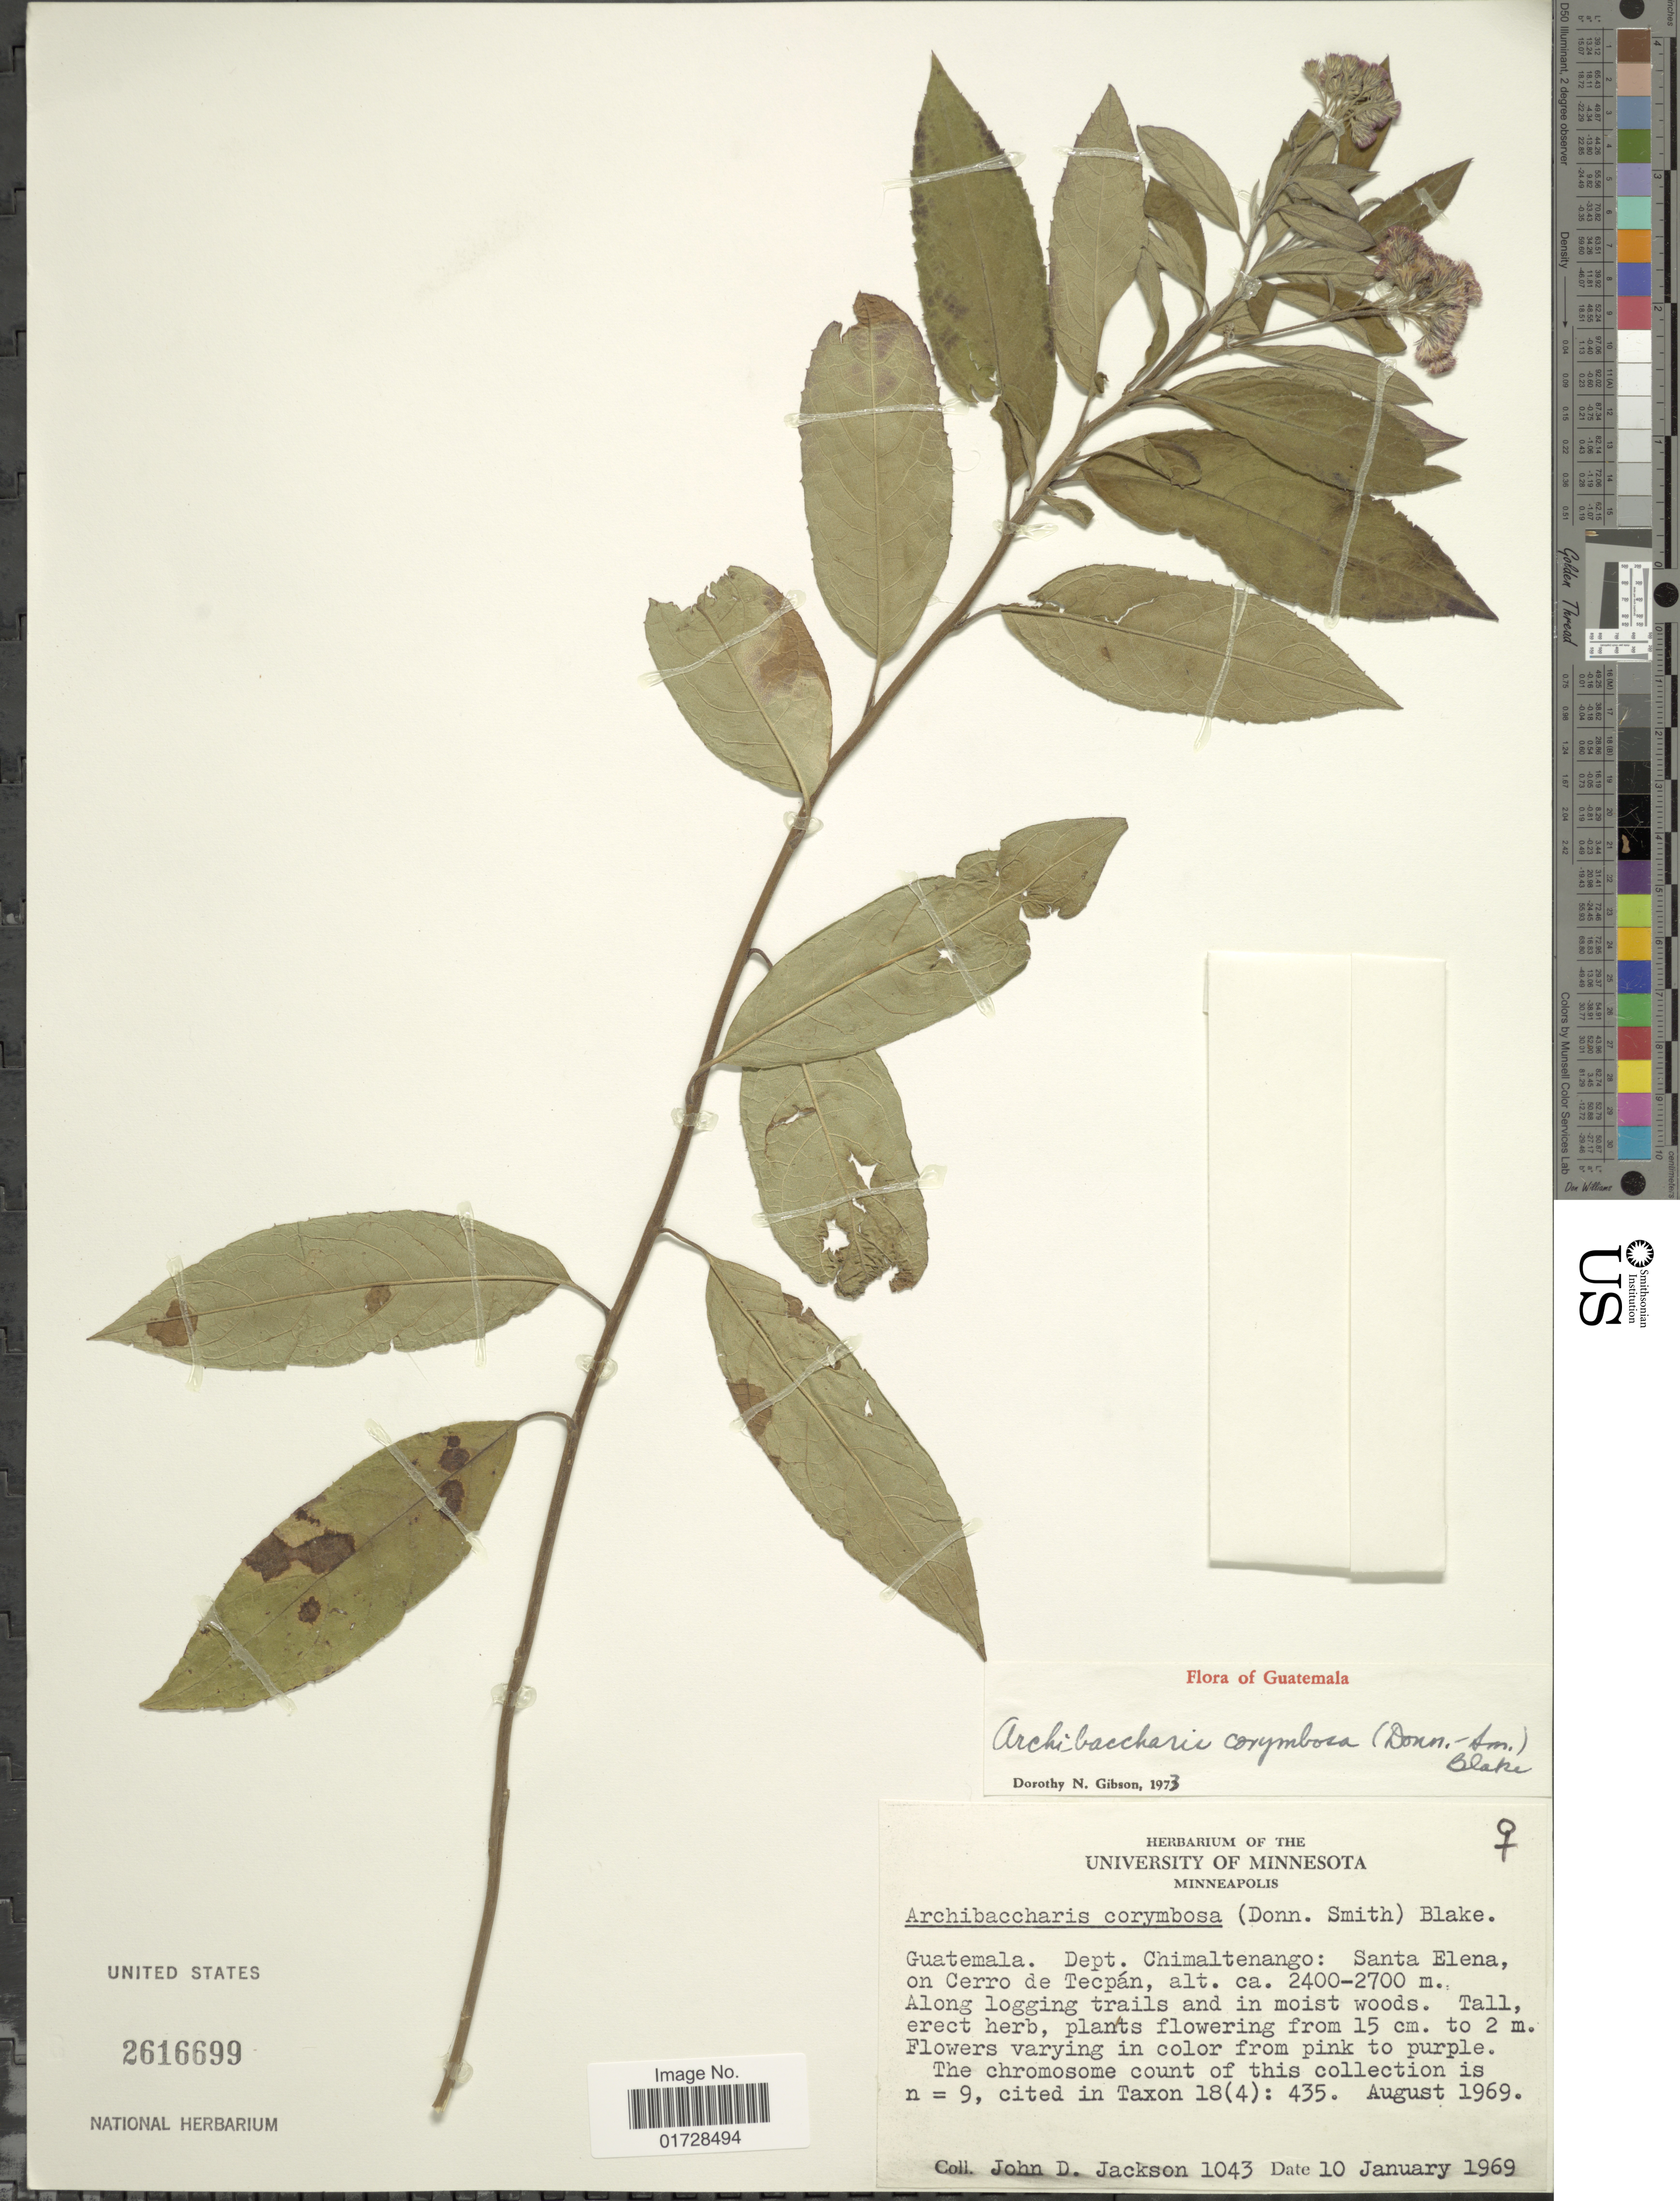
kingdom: Plantae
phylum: Tracheophyta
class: Magnoliopsida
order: Asterales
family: Asteraceae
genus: Archibaccharis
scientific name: Archibaccharis corymbosa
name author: (Donn. Sm.) S.F. Blake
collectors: J. Jackson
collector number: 1043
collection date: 1969-01-10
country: Guatemala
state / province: Chimaltenango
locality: Santa Elena, on Cerro de Tecpan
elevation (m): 2400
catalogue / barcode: US 2616699